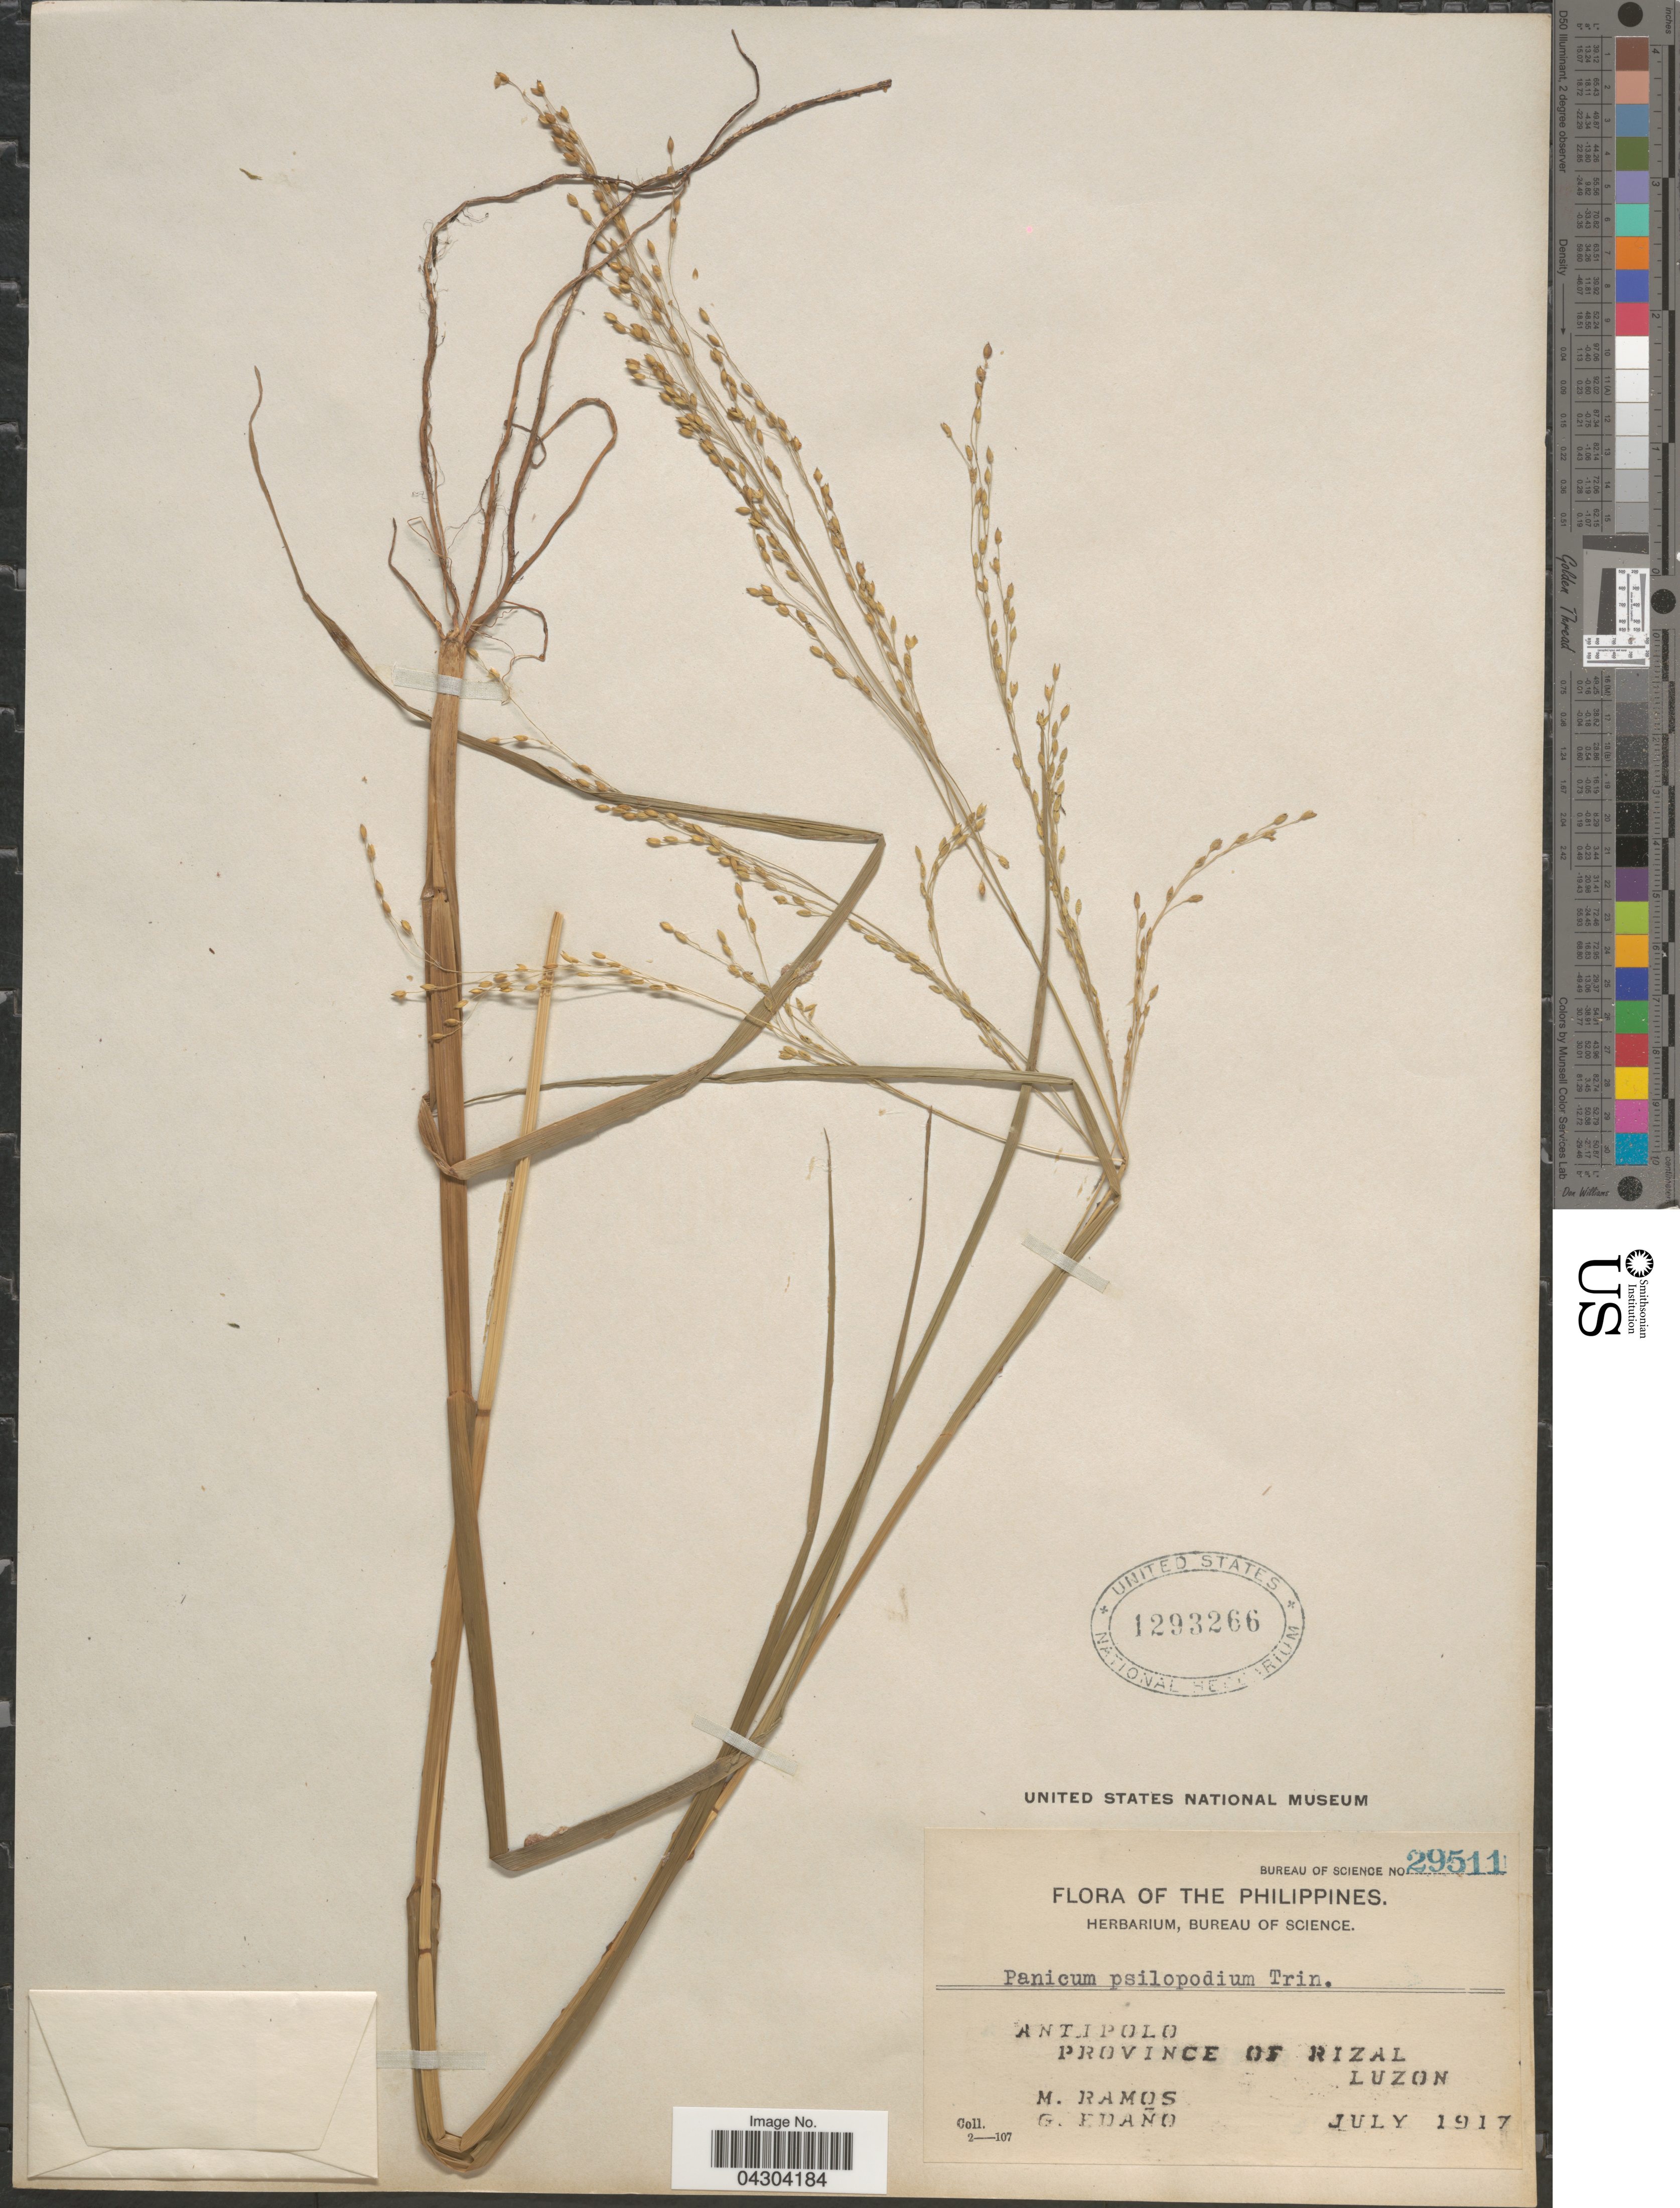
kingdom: Plantae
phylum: Tracheophyta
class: Liliopsida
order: Poales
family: Poaceae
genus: Panicum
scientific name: Panicum sumatrense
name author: P. Roth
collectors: M. Ramos & G. Edaño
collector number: Bureau of Science 29511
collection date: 1917-07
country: Philippines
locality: Antipolo. Province of Rizal. Luzon.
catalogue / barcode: US 1293266